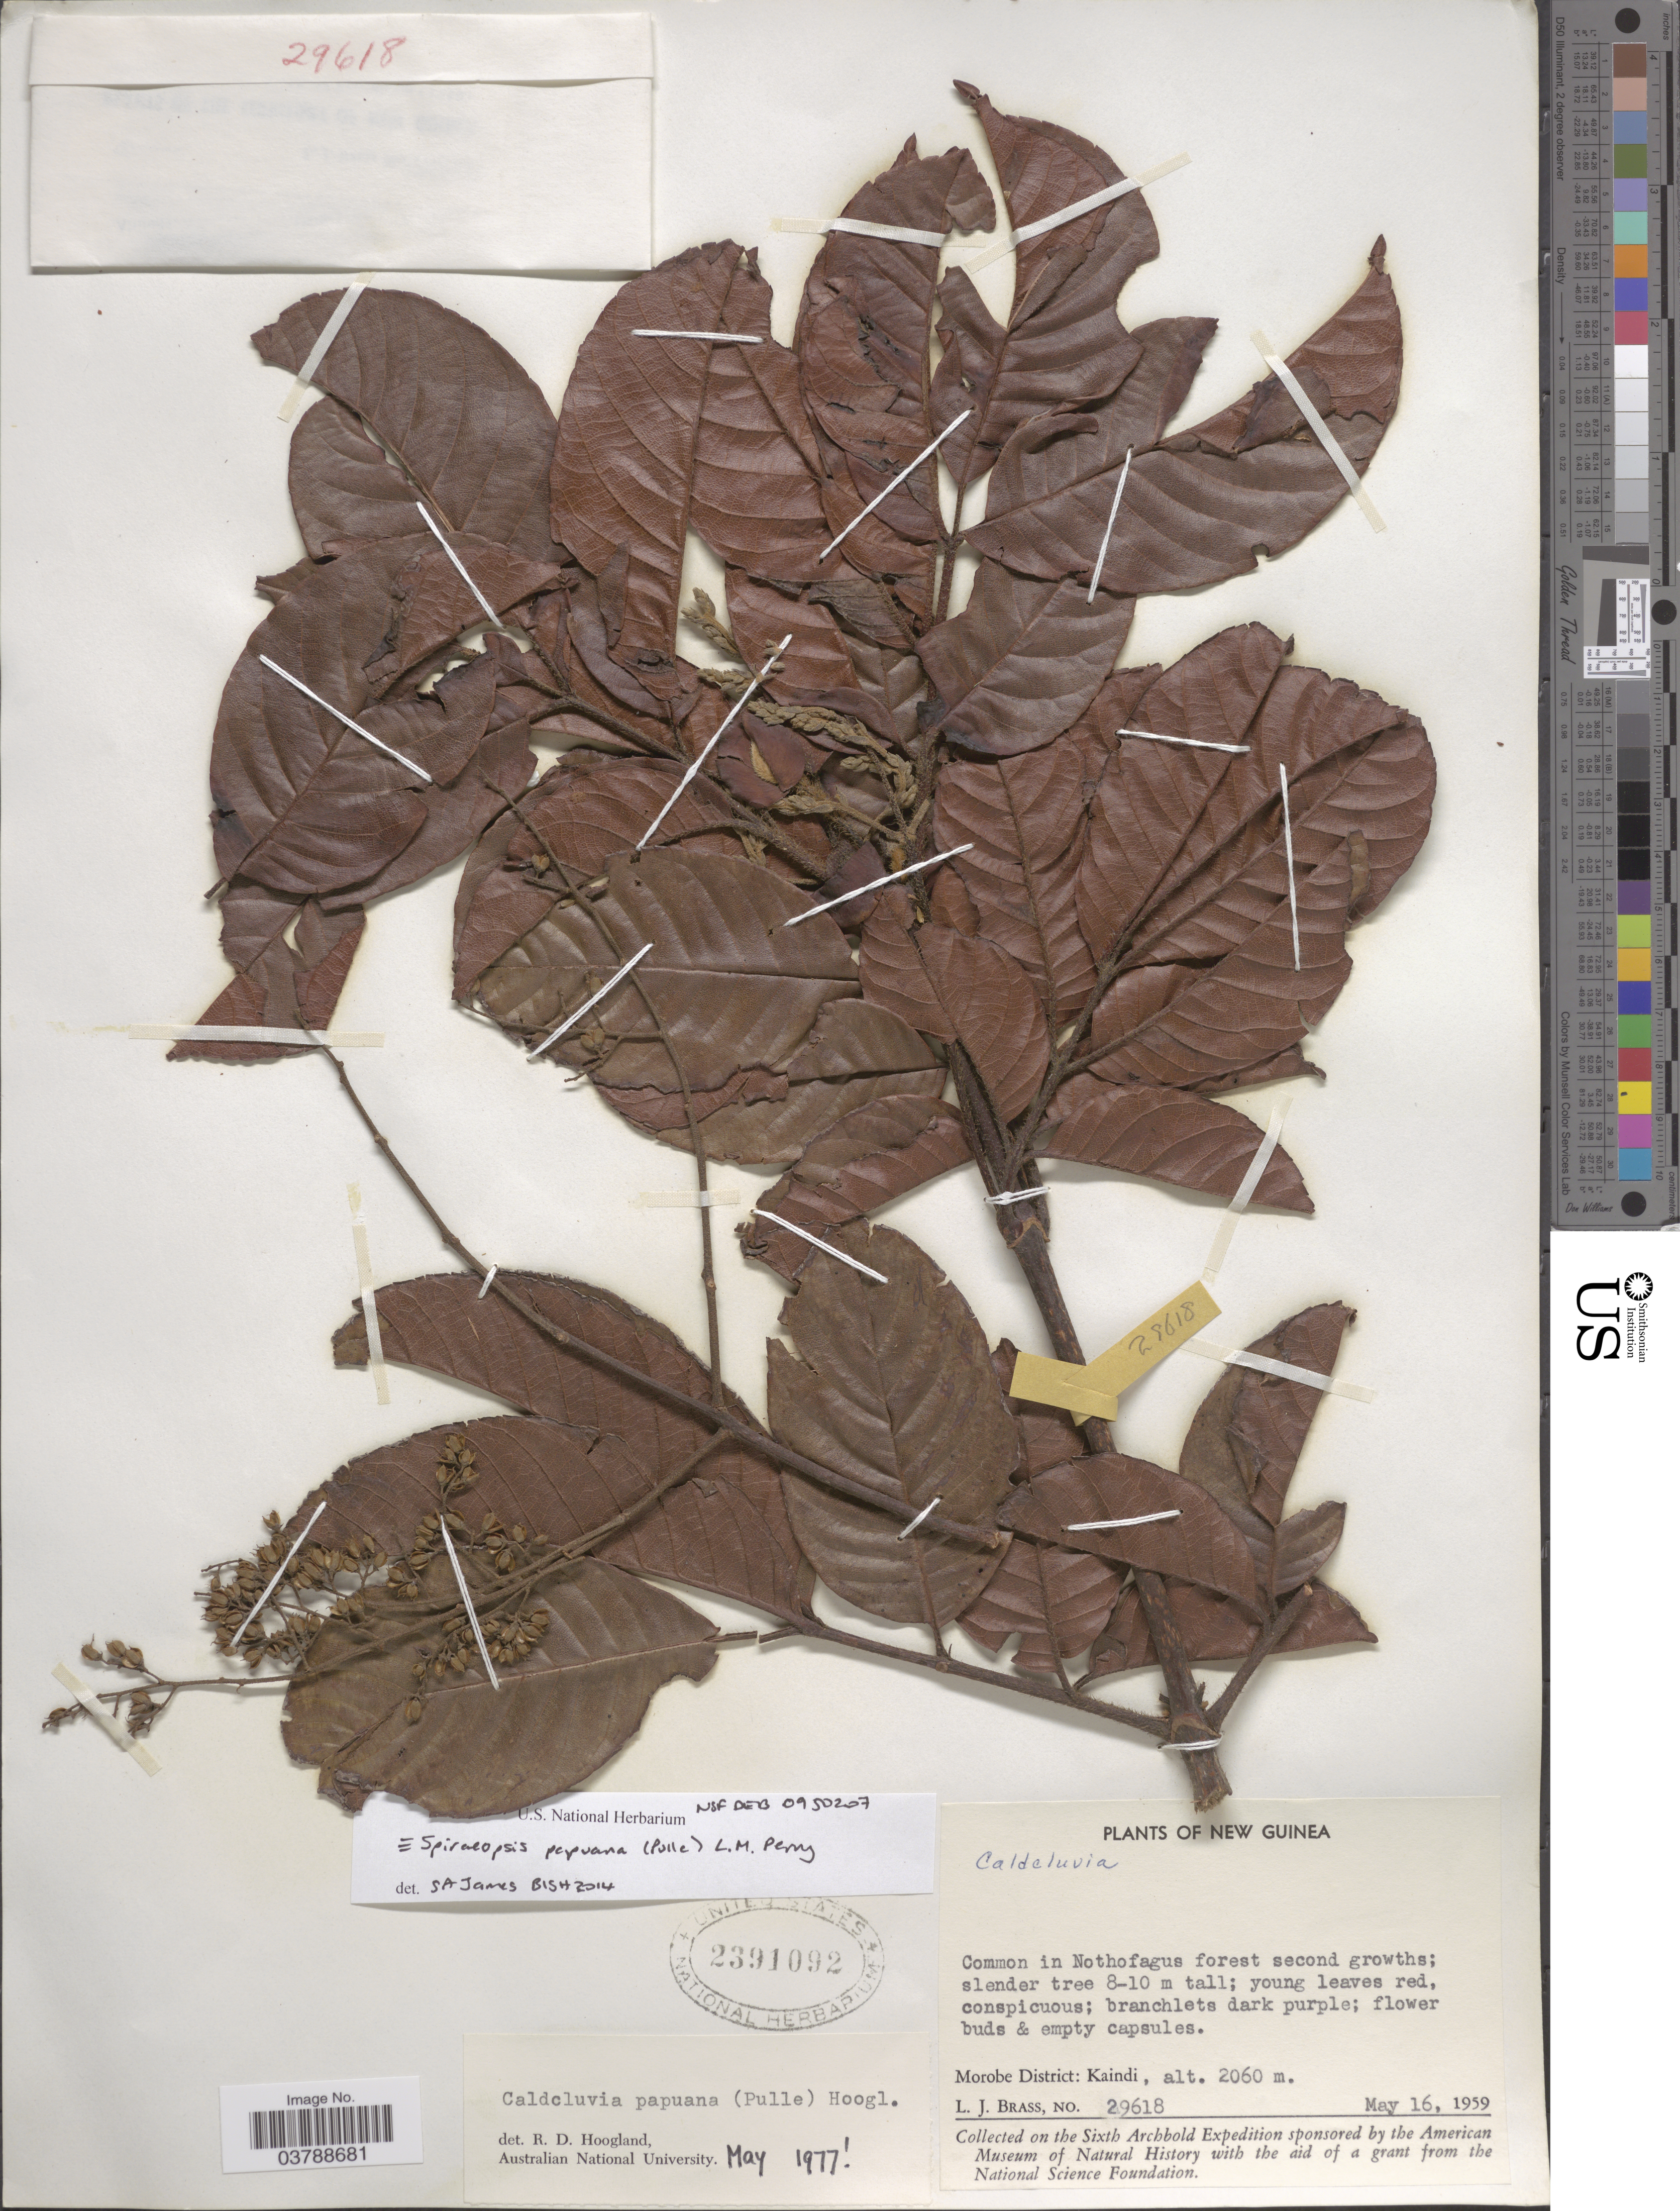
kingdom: Plantae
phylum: Tracheophyta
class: Magnoliopsida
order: Oxalidales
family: Cunoniaceae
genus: Caldcluvia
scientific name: Caldcluvia papuana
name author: (Pulle) Hoogland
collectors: L. J. Brass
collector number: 29618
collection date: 1959-05-16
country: Papua New Guinea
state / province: Morobe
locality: Morobe District: Kaindi.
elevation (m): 2060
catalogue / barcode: US 2391092